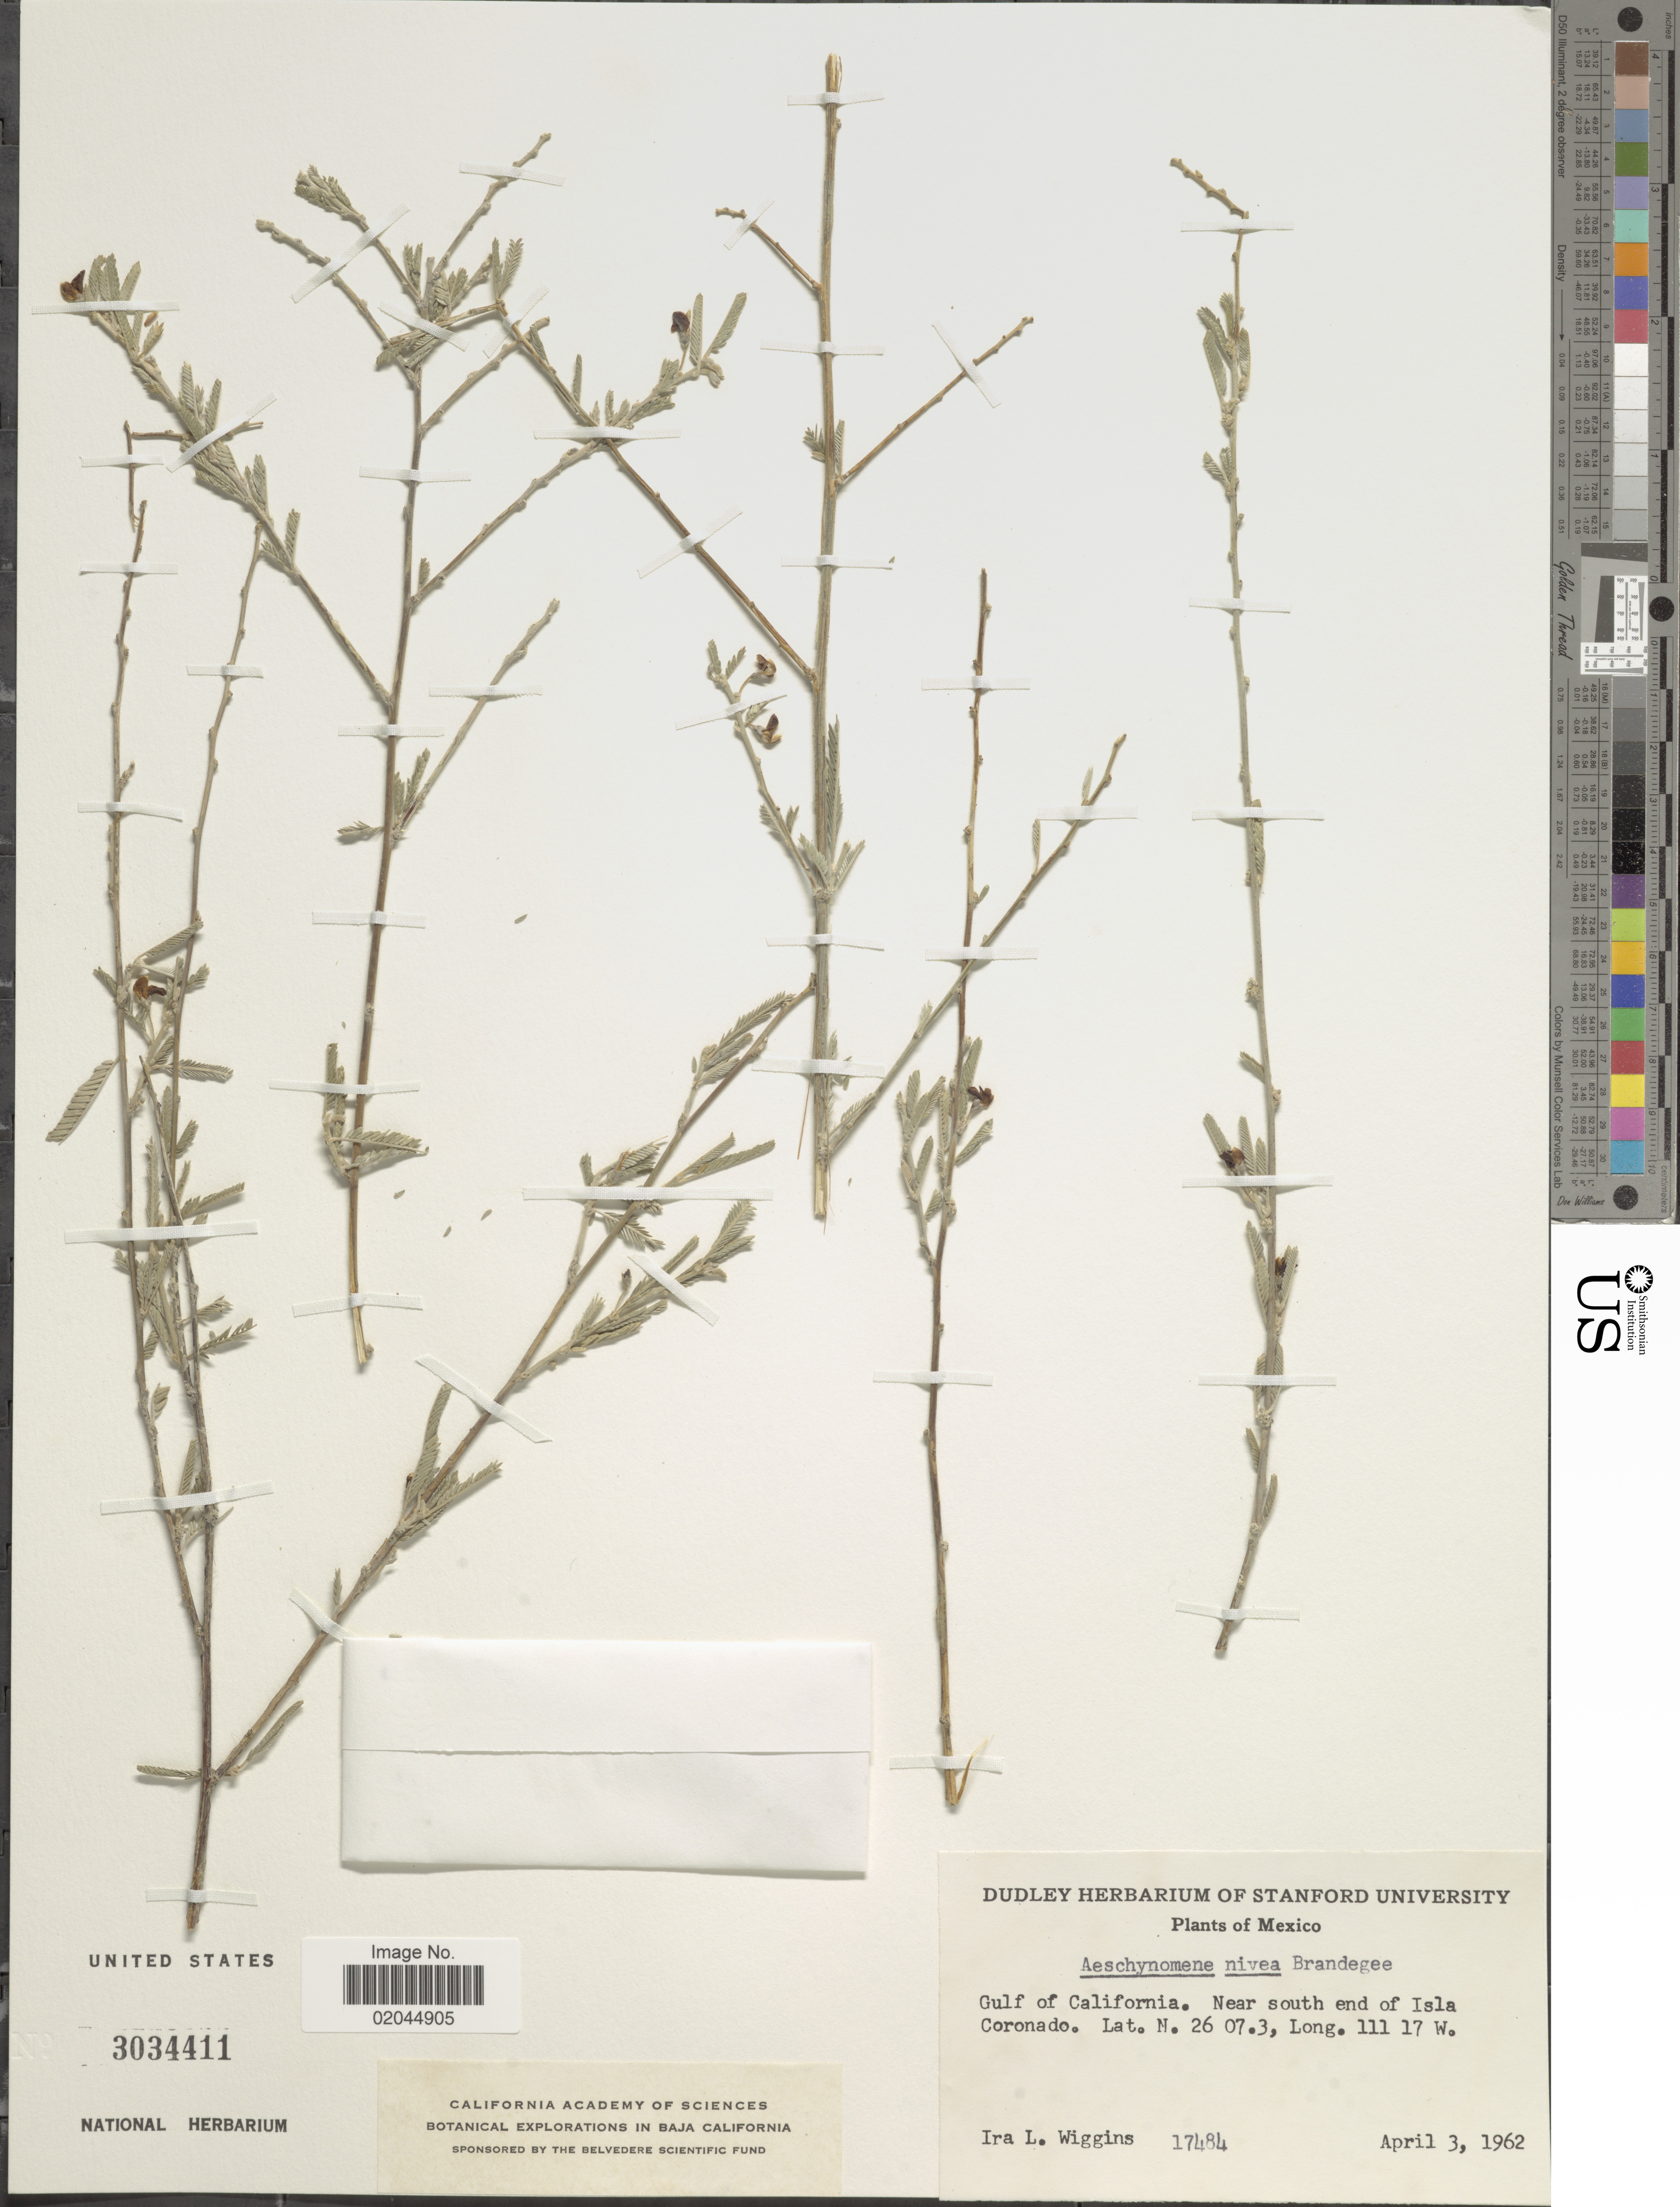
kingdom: Plantae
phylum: Tracheophyta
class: Magnoliopsida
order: Fabales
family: Fabaceae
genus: Aeschynomene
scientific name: Aeschynomene nivea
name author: Brandegee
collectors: I. L. Wiggins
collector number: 17484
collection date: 1962-04-03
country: Mexico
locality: Gulf of California, Near south end of Isla Coronado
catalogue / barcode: US 3034411